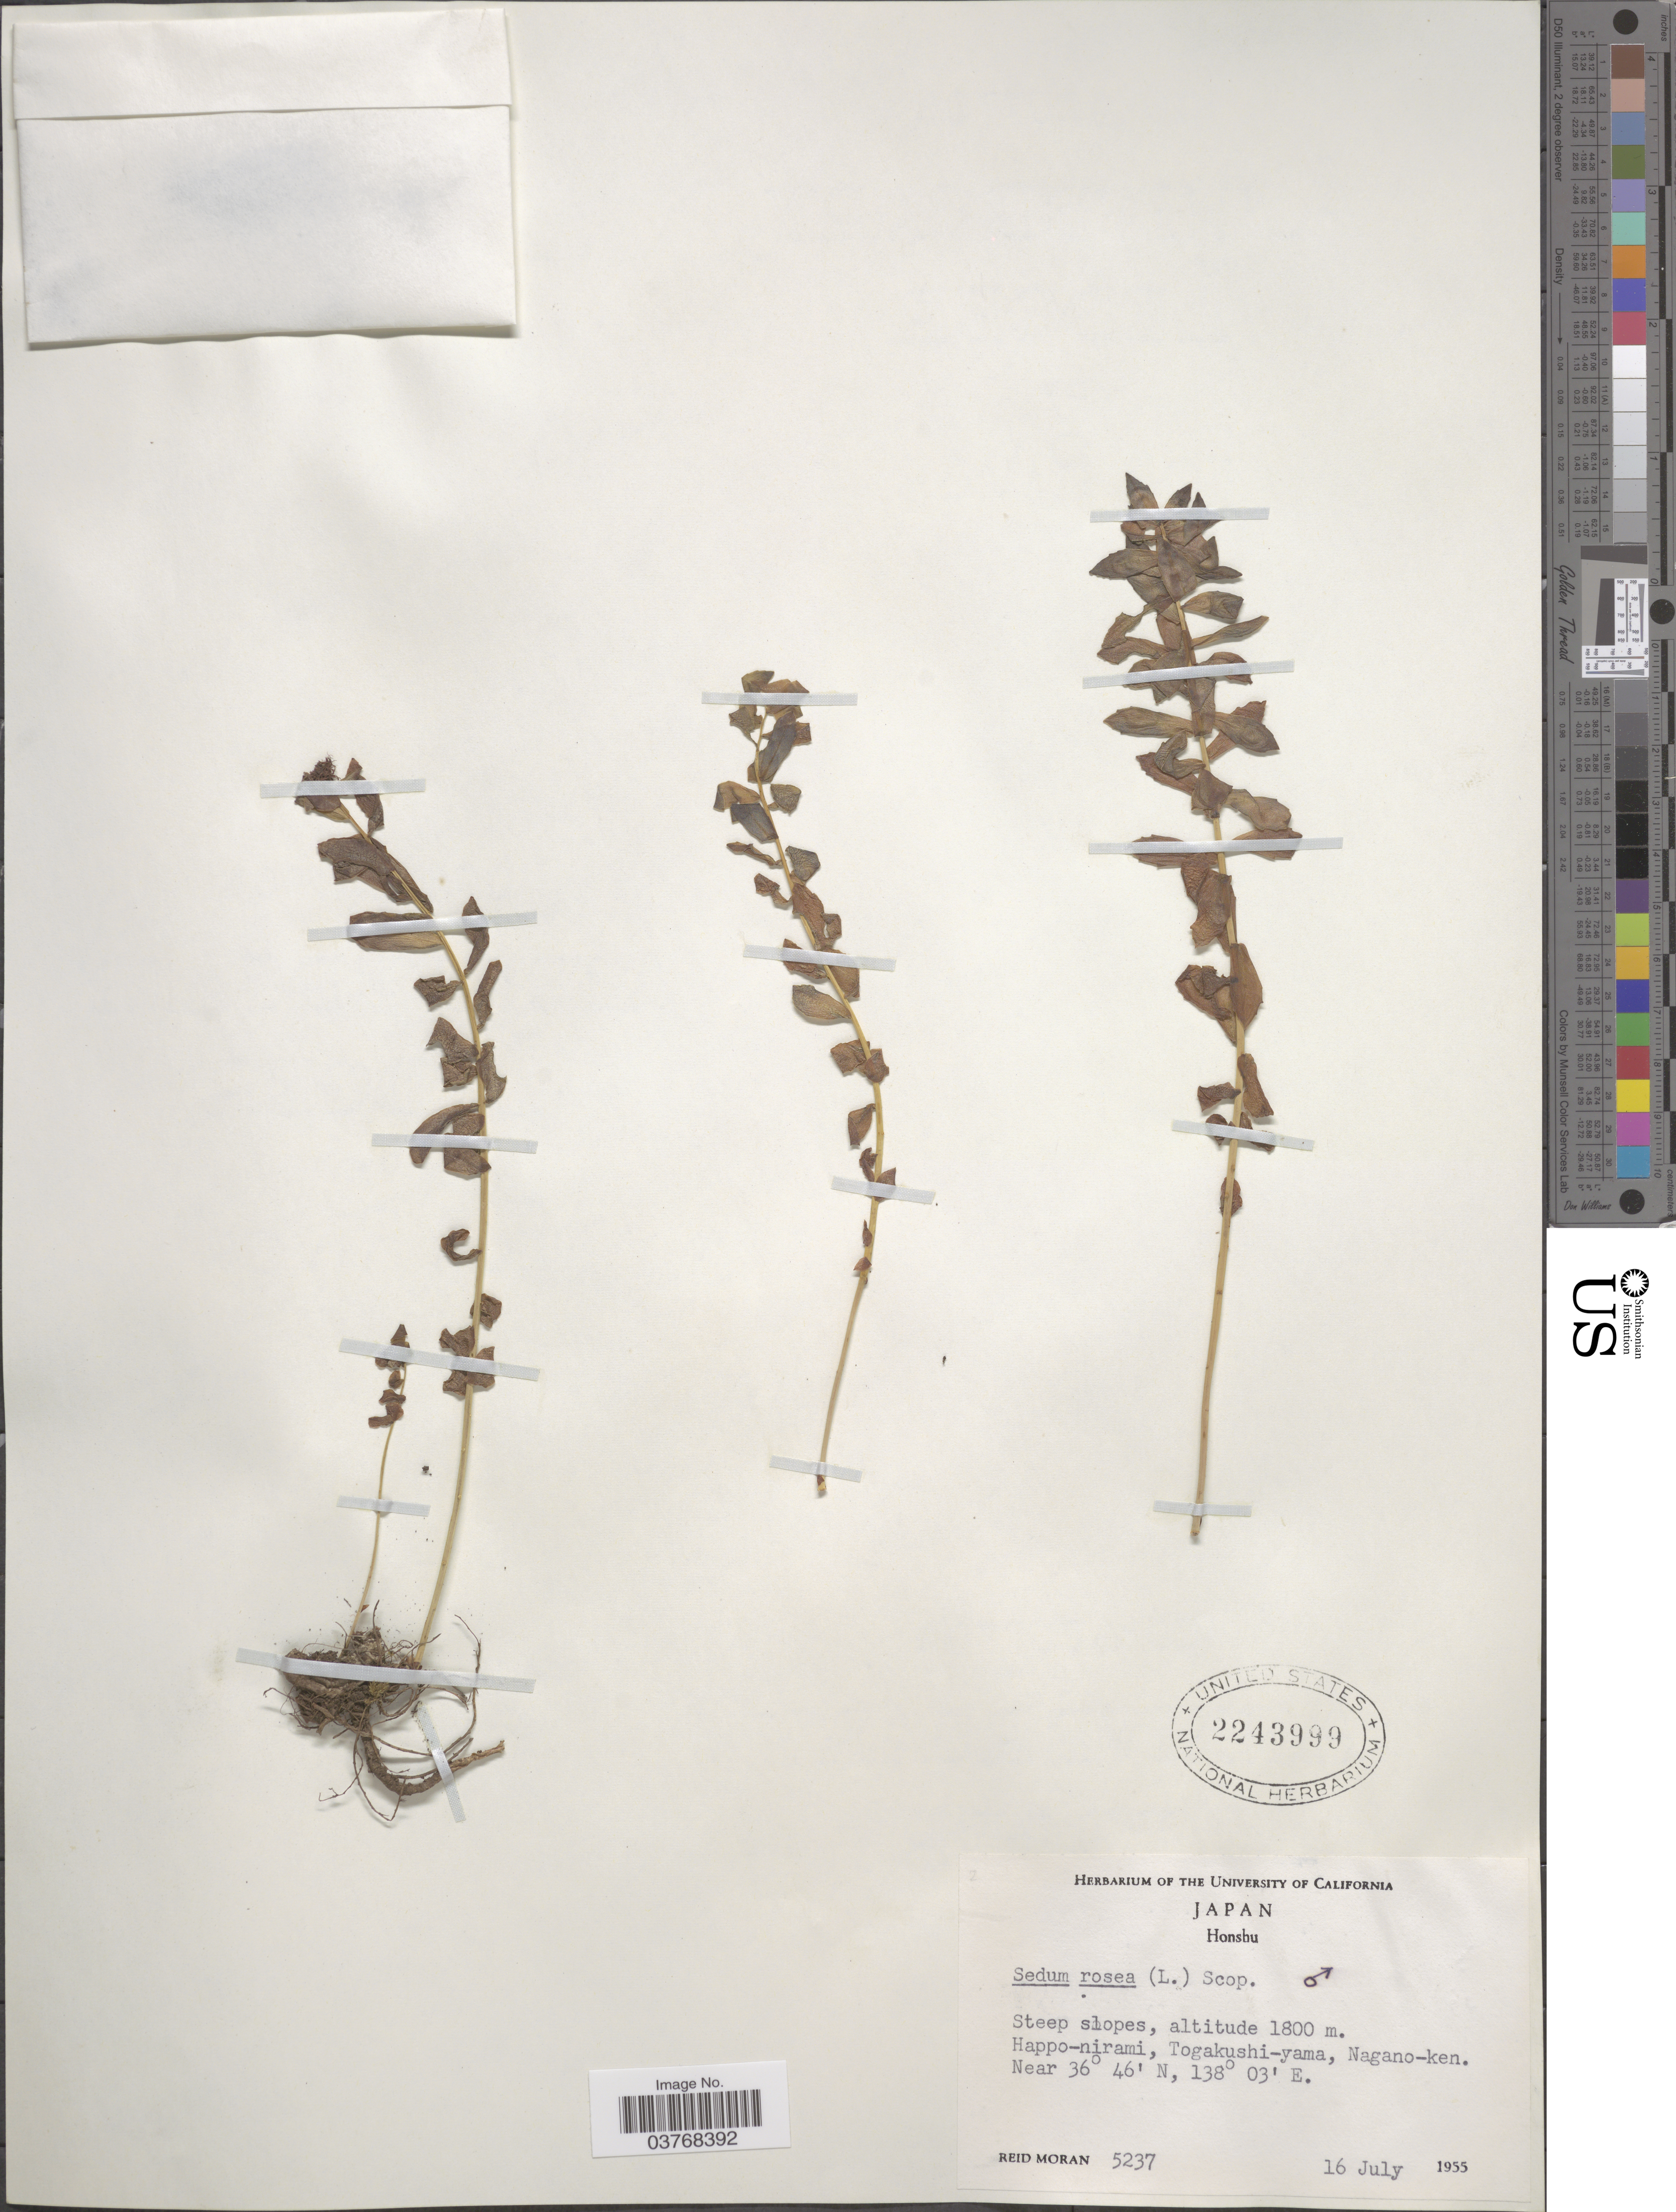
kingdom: Plantae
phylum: Tracheophyta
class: Magnoliopsida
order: Saxifragales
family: Crassulaceae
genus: Rhodiola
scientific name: Rhodiola rosea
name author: L.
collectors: R. Moran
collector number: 5237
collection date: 1955-07-16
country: Japan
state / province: Nagano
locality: Honshu. Steep slopes, Happo-nirami, Togakushi-yama, Nagano-ken.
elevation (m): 1800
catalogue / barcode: US 2243999